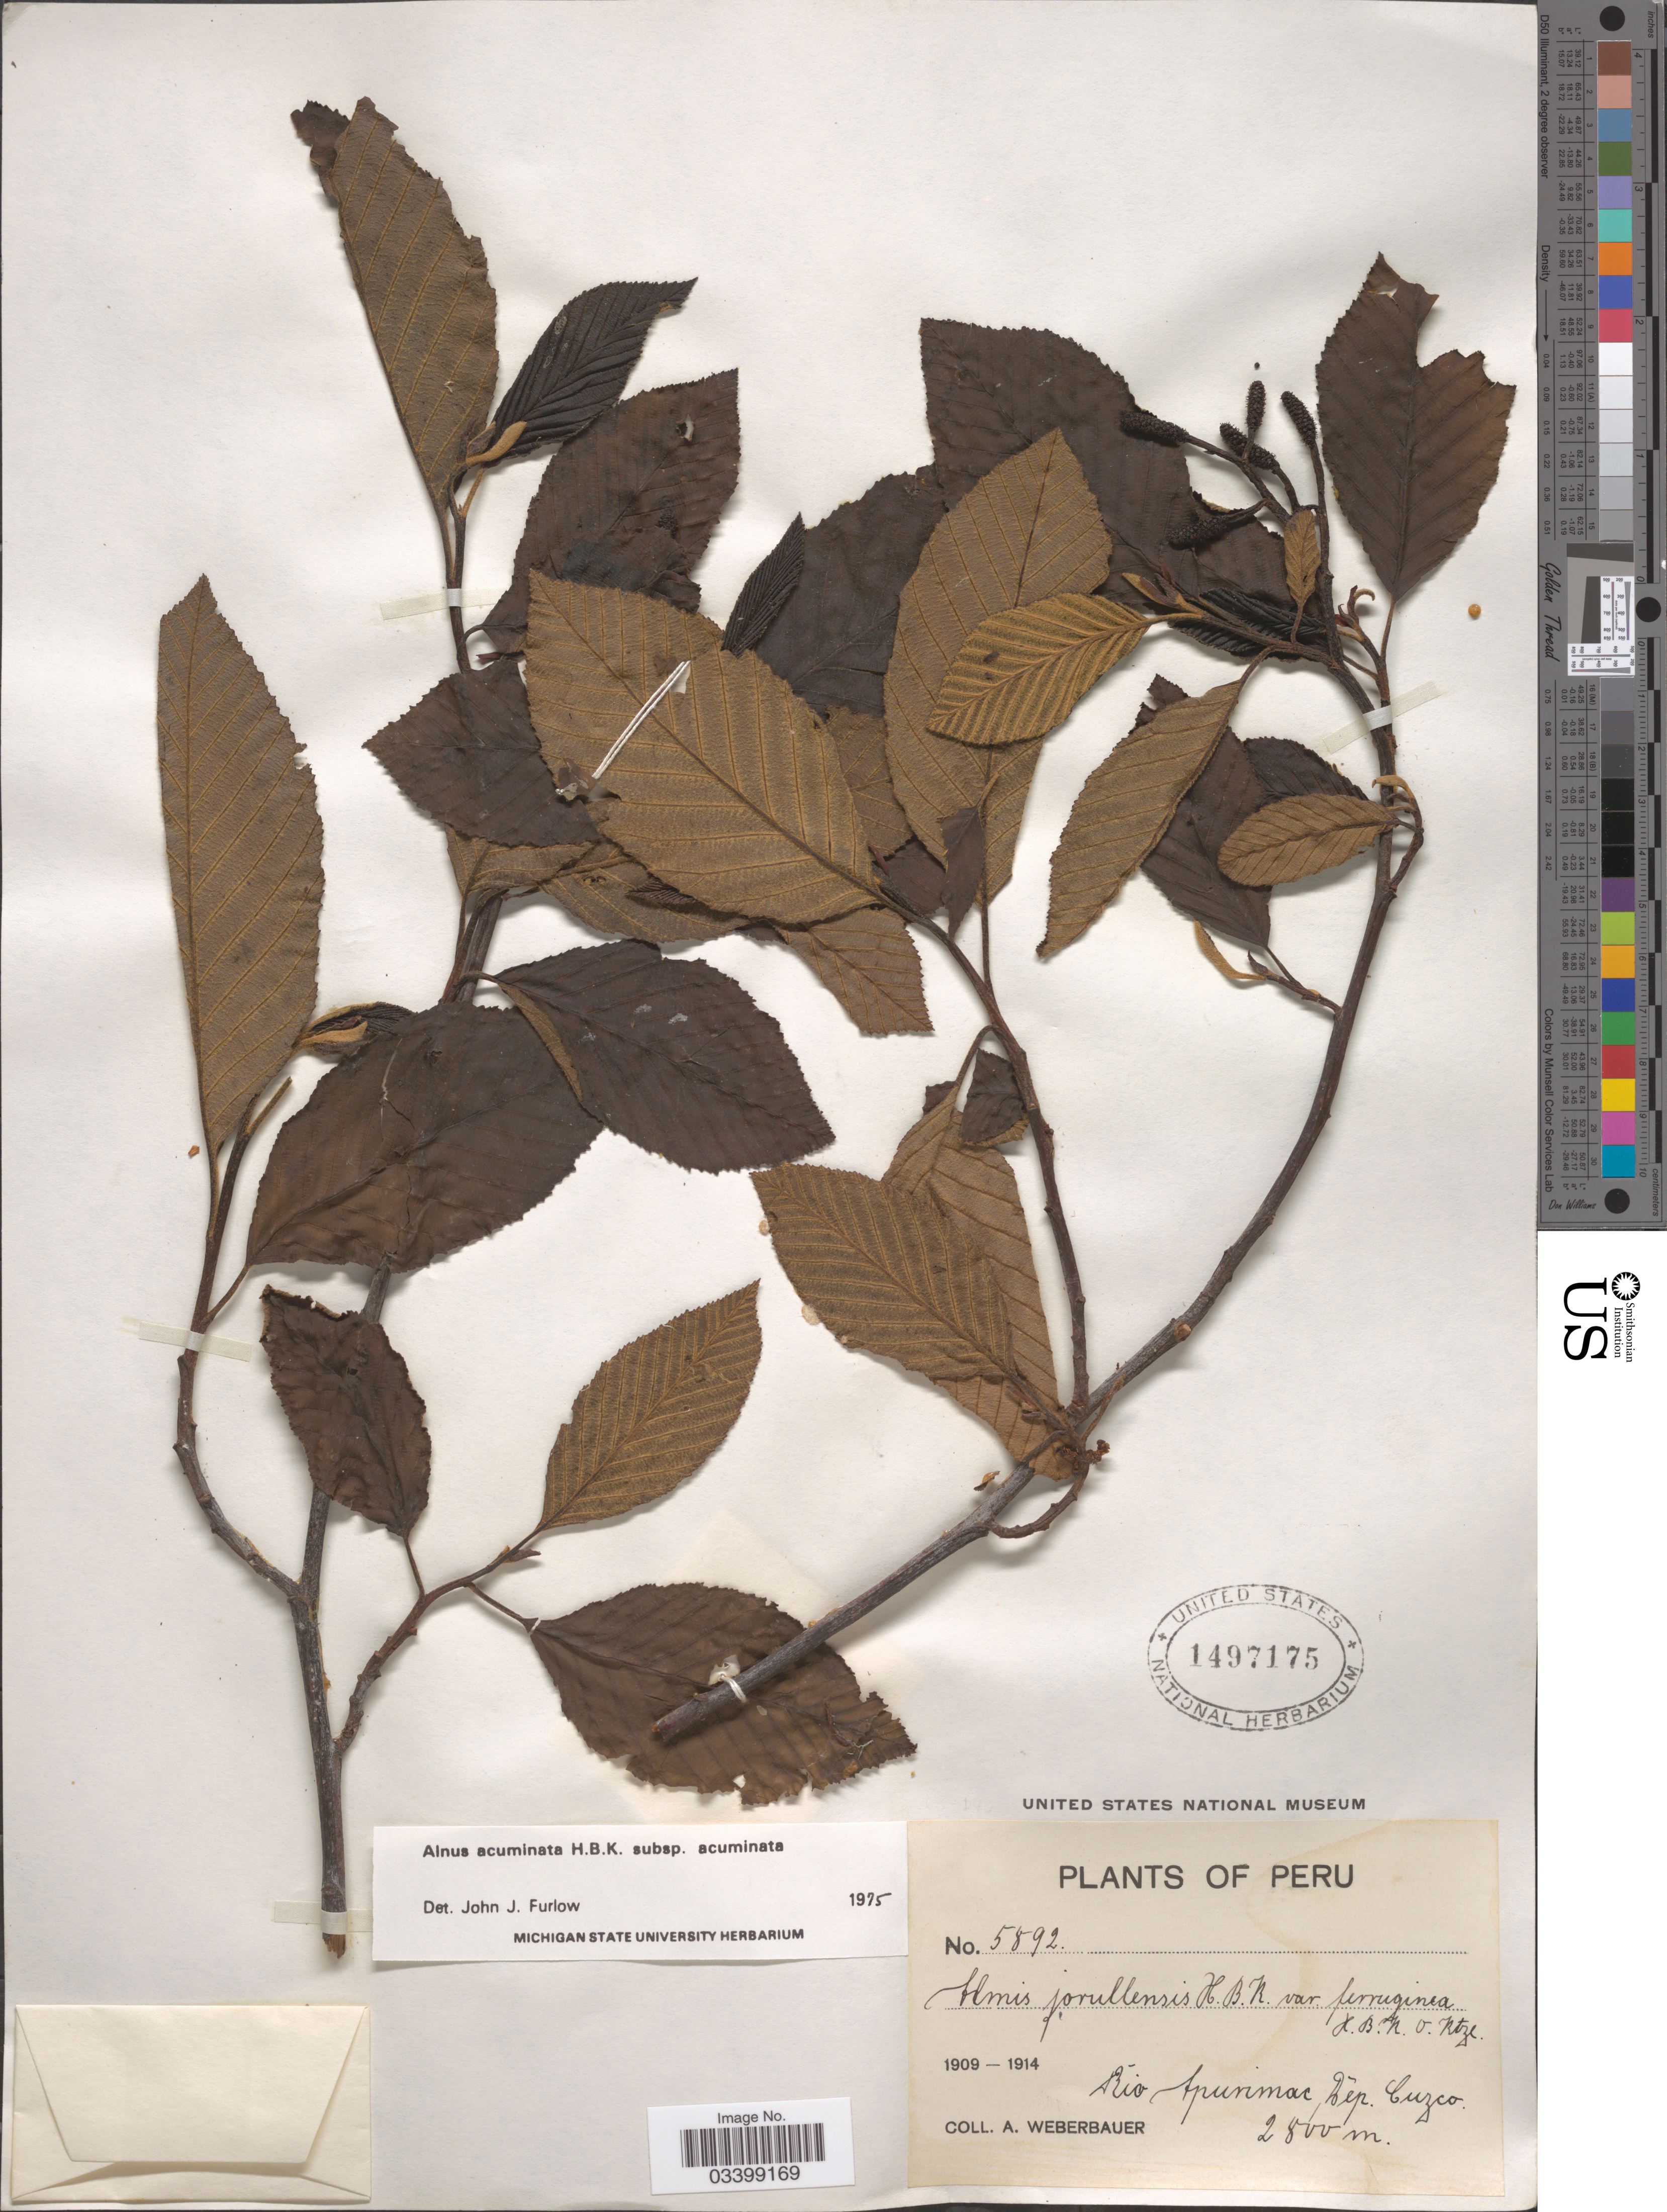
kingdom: Plantae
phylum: Tracheophyta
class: Magnoliopsida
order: Fagales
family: Betulaceae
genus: Alnus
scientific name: Alnus acuminata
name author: Kunth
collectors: A. Weberbauer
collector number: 5892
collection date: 1909/1914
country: Peru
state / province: Cusco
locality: Rio Apurimac, Dep. Cuzco.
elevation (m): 2800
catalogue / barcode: US 1497175